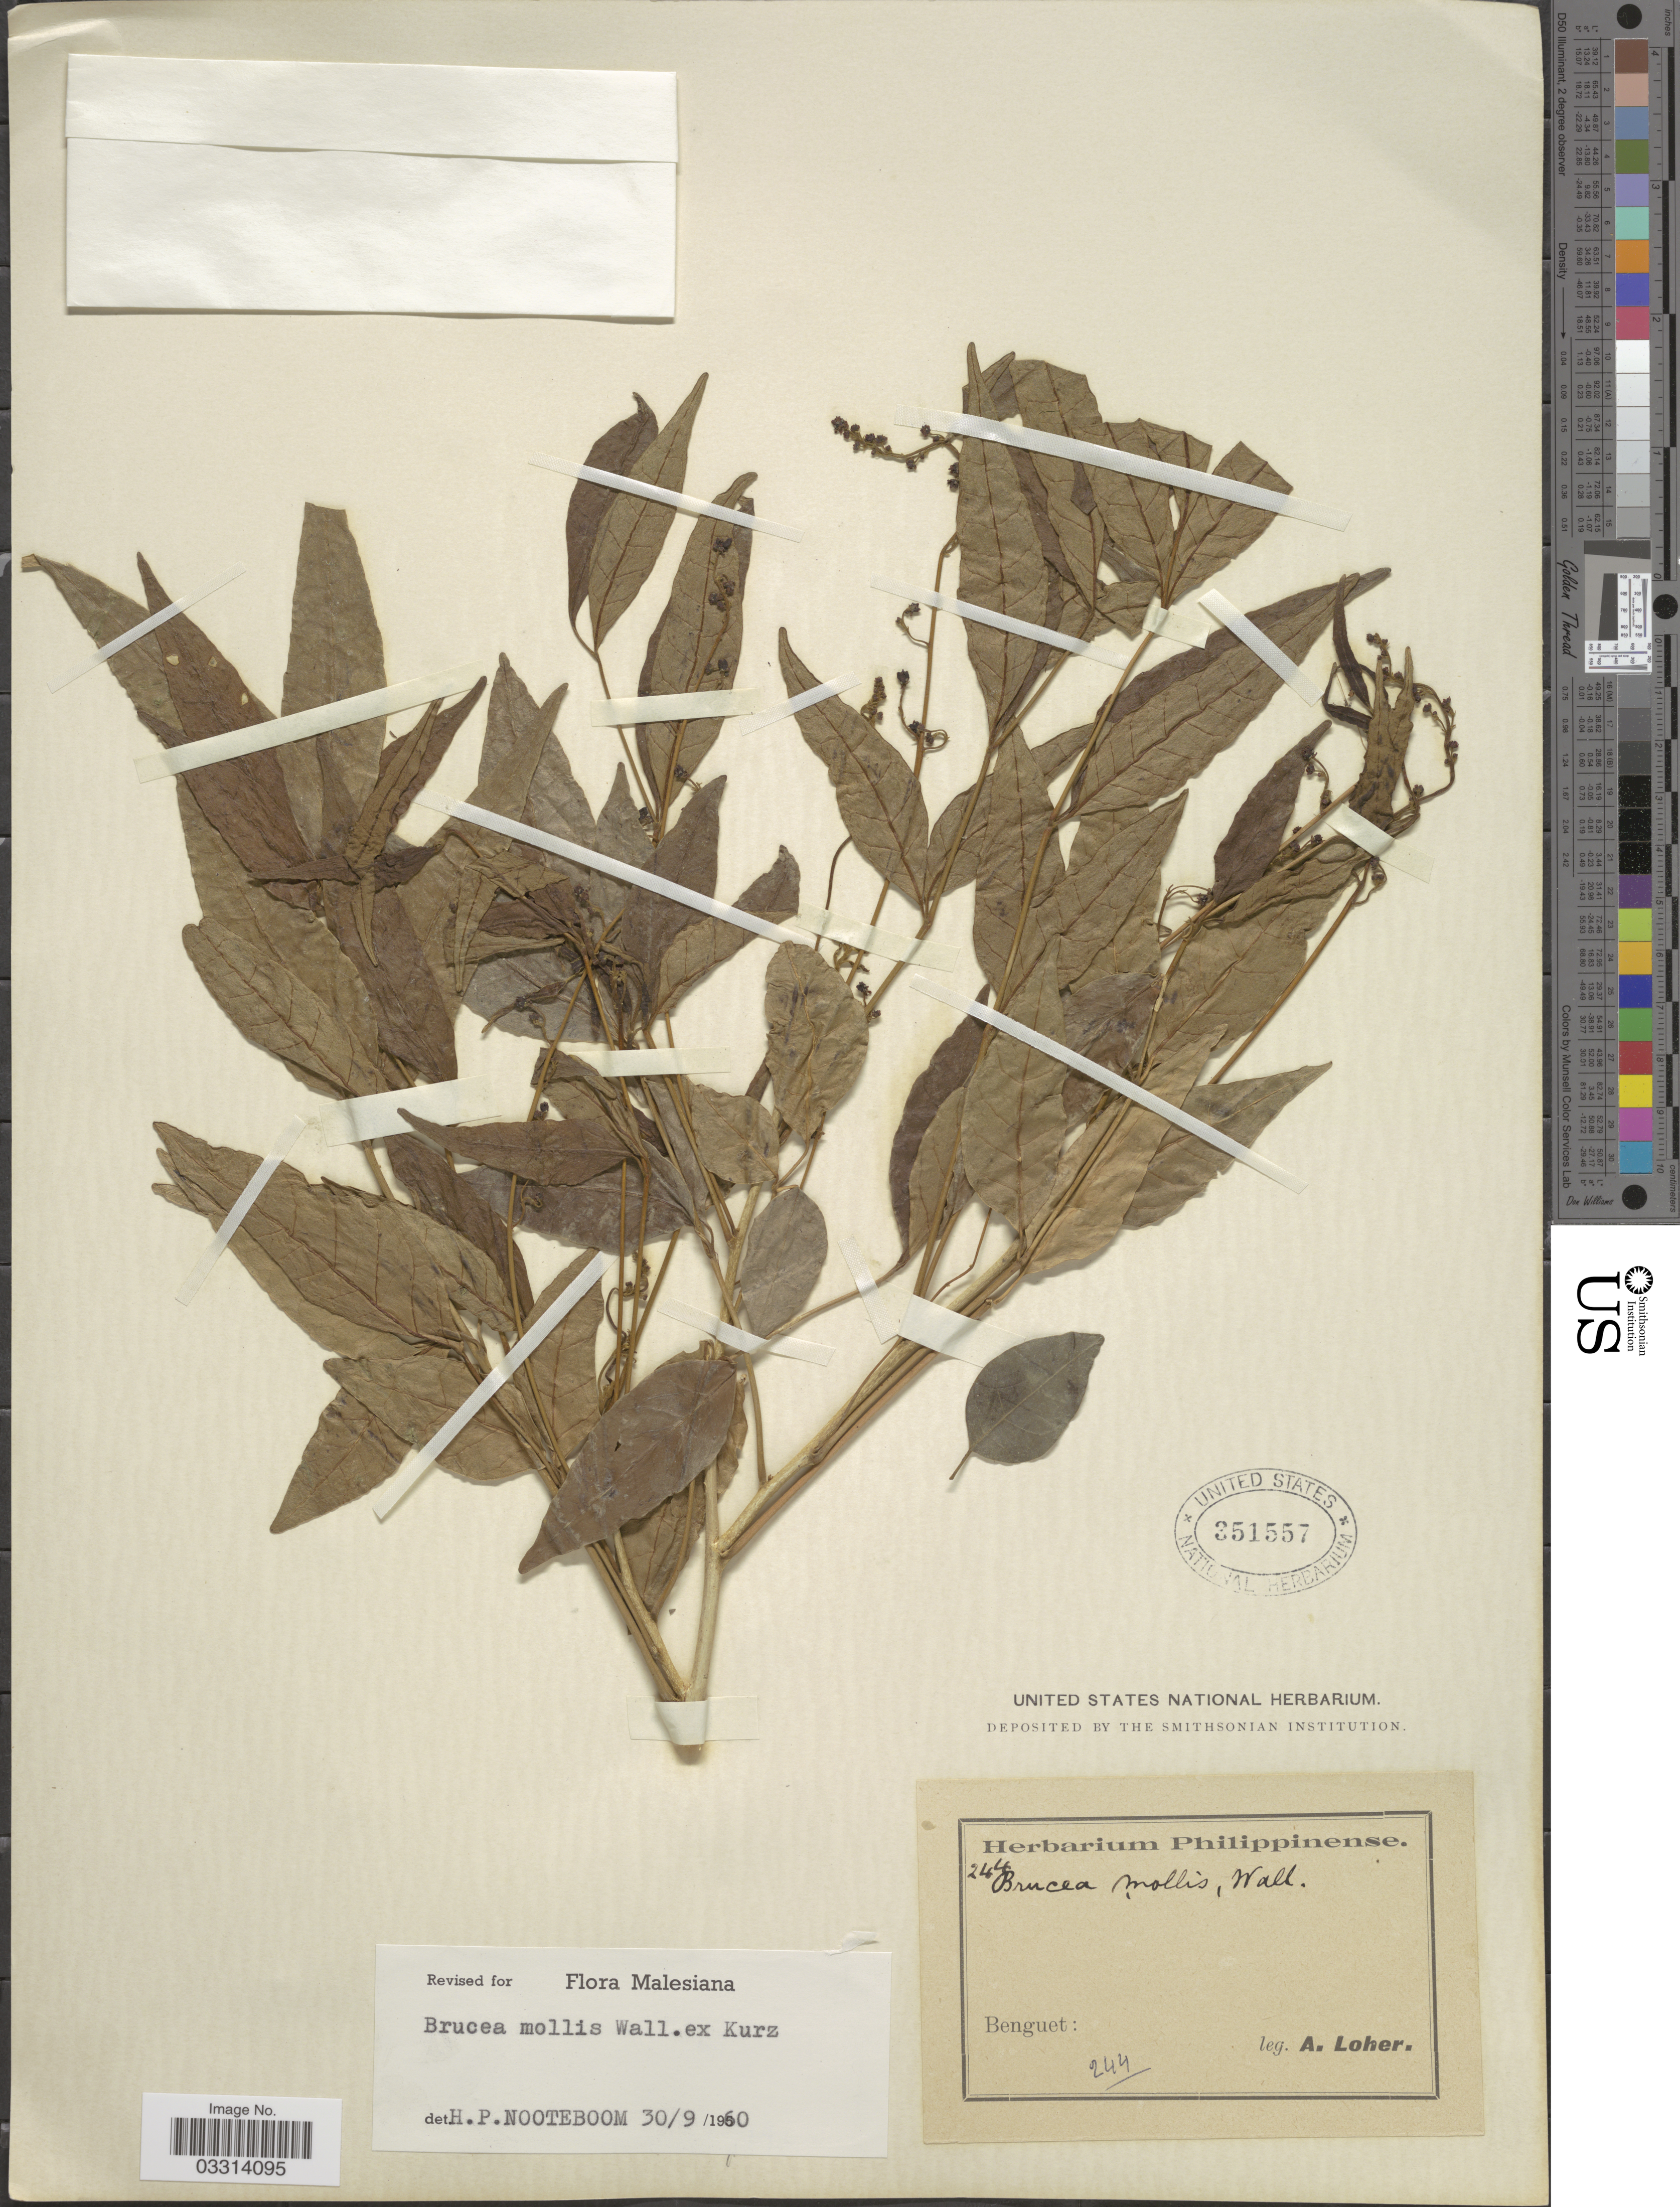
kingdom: Plantae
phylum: Tracheophyta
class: Magnoliopsida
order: Sapindales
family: Simaroubaceae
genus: Brucea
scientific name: Brucea mollis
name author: Wall. ex Kurz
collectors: A. Loher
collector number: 244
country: Philippines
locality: Benguet.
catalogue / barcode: US 351557